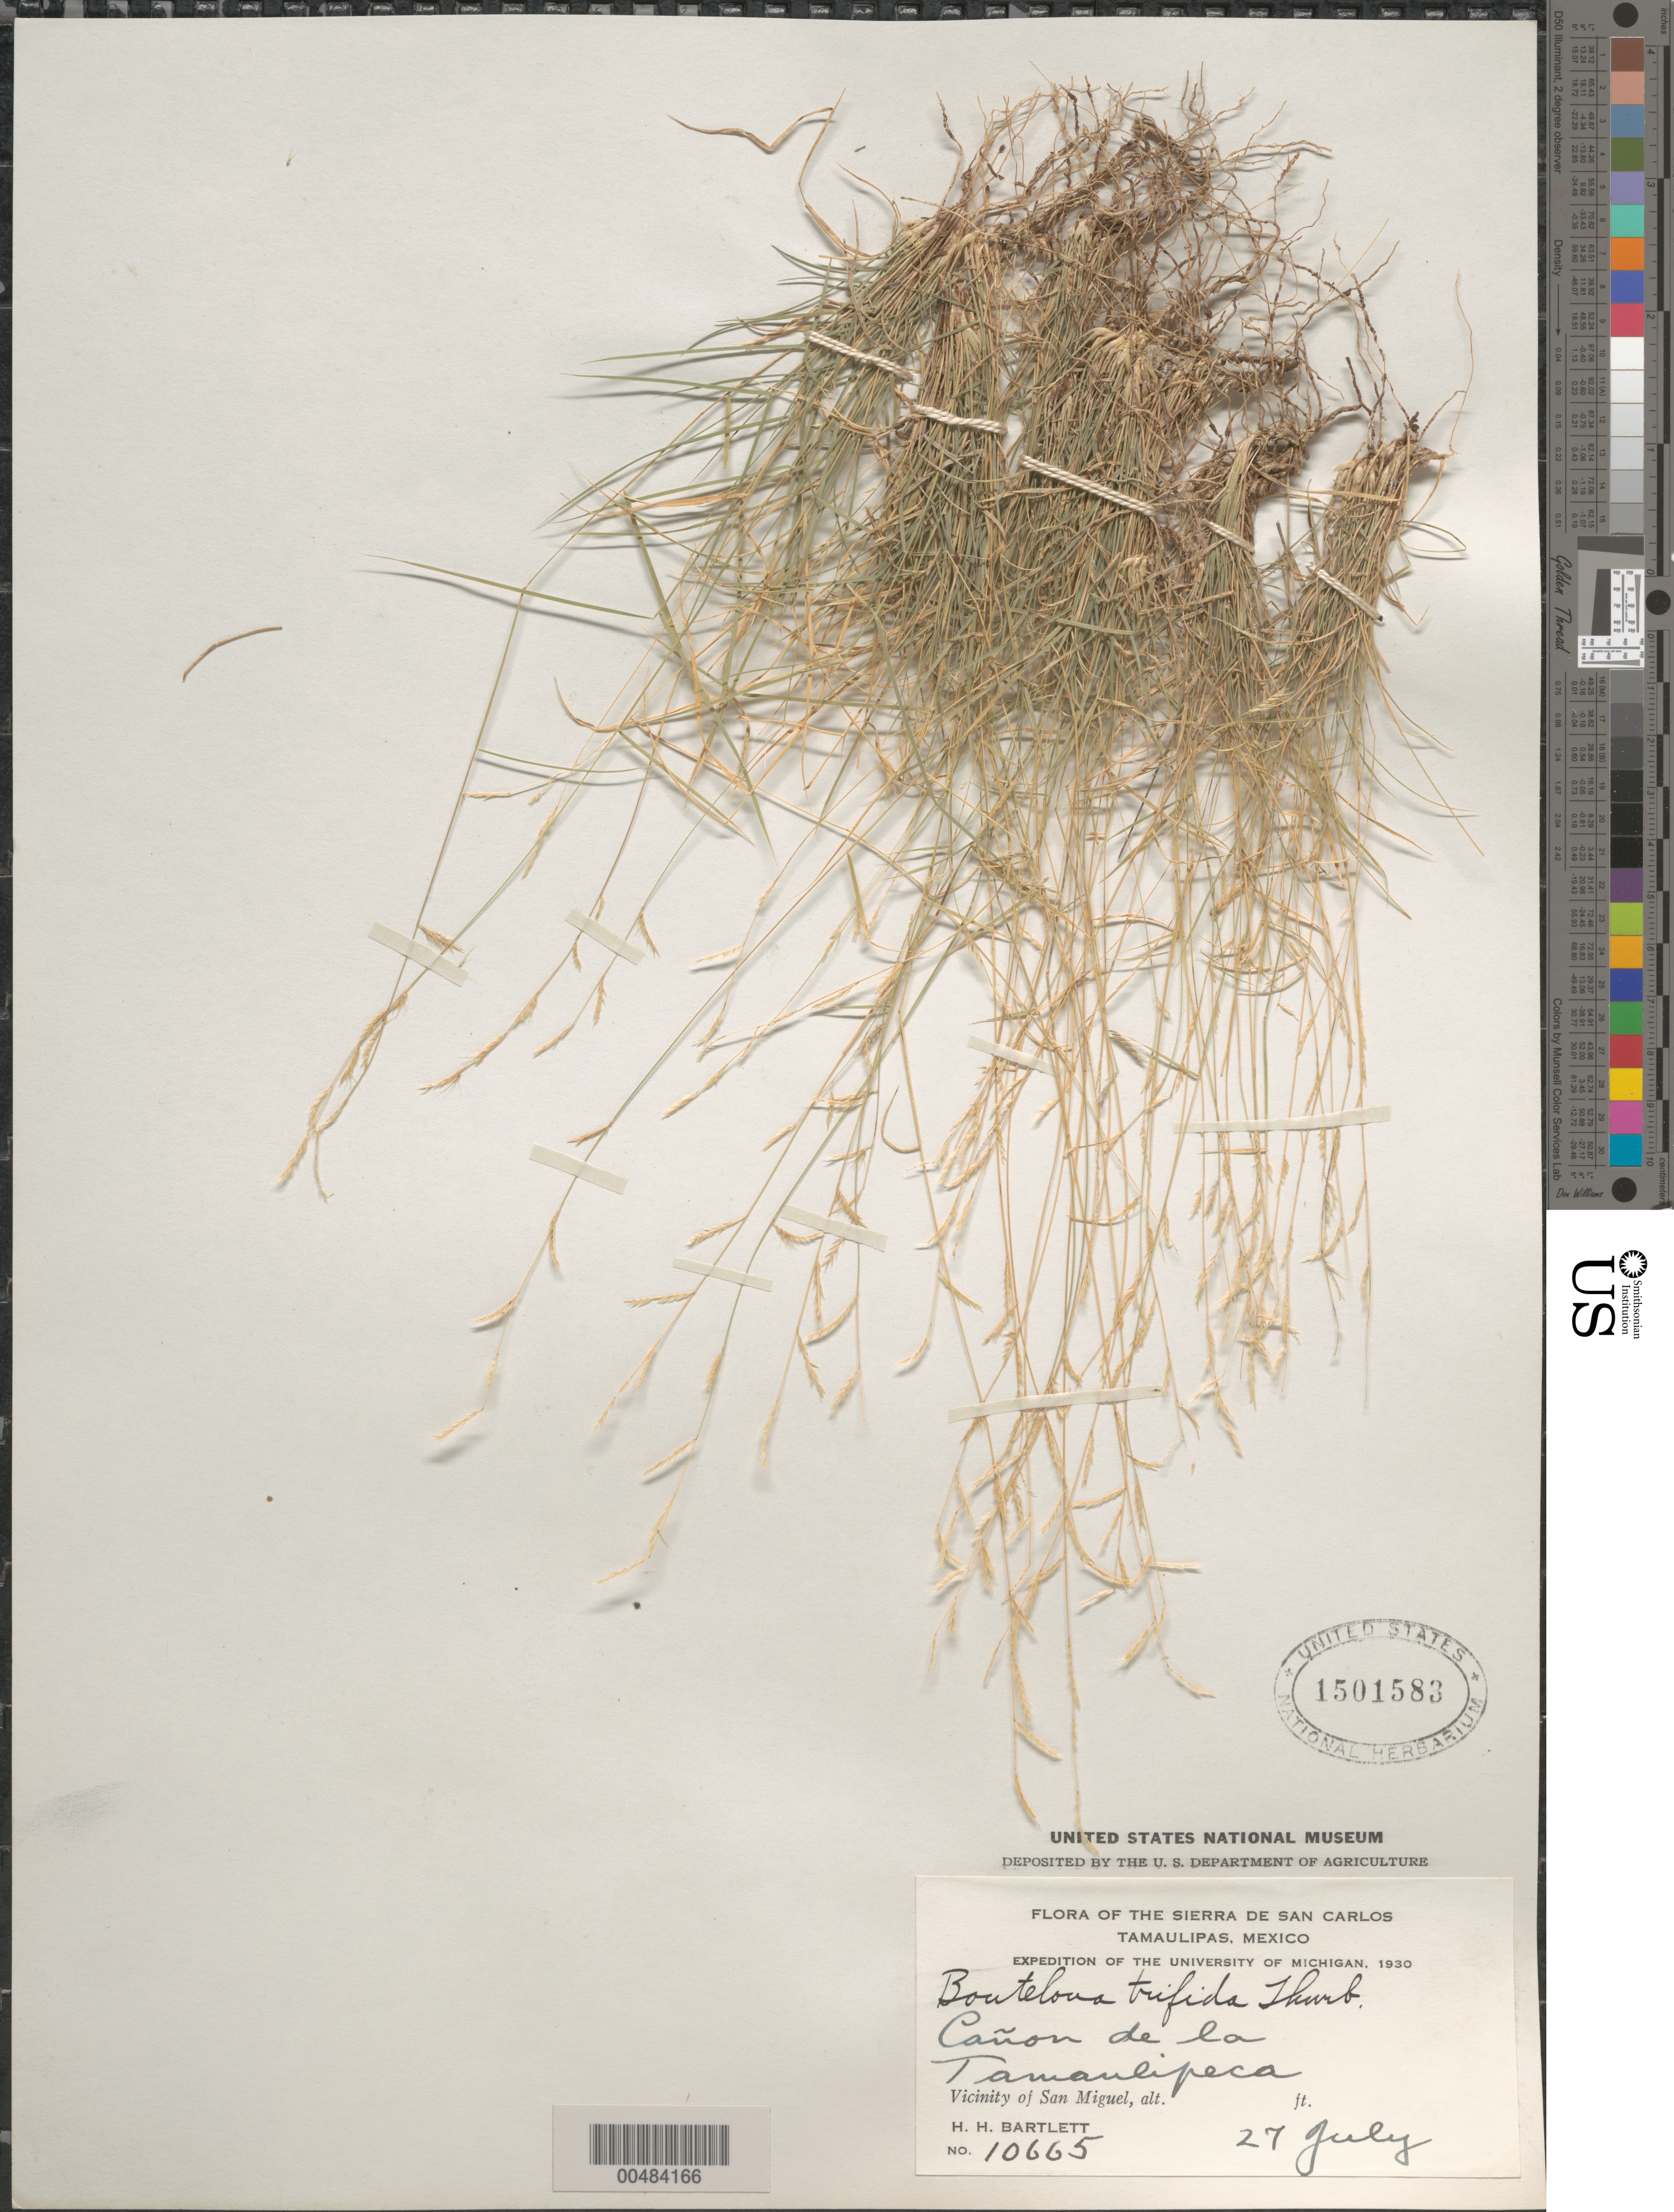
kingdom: Plantae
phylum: Tracheophyta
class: Liliopsida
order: Poales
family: Poaceae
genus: Bouteloua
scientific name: Bouteloua trifida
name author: Thurb.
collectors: H. H. Bartlett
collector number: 10665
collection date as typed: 27 Jul 1930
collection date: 1930-07-27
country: Mexico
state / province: Tamaulipas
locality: Sierra de San Carlos, Ca¤on de la Tamaulipeca, vicinity of San Miguel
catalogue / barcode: US 1501583